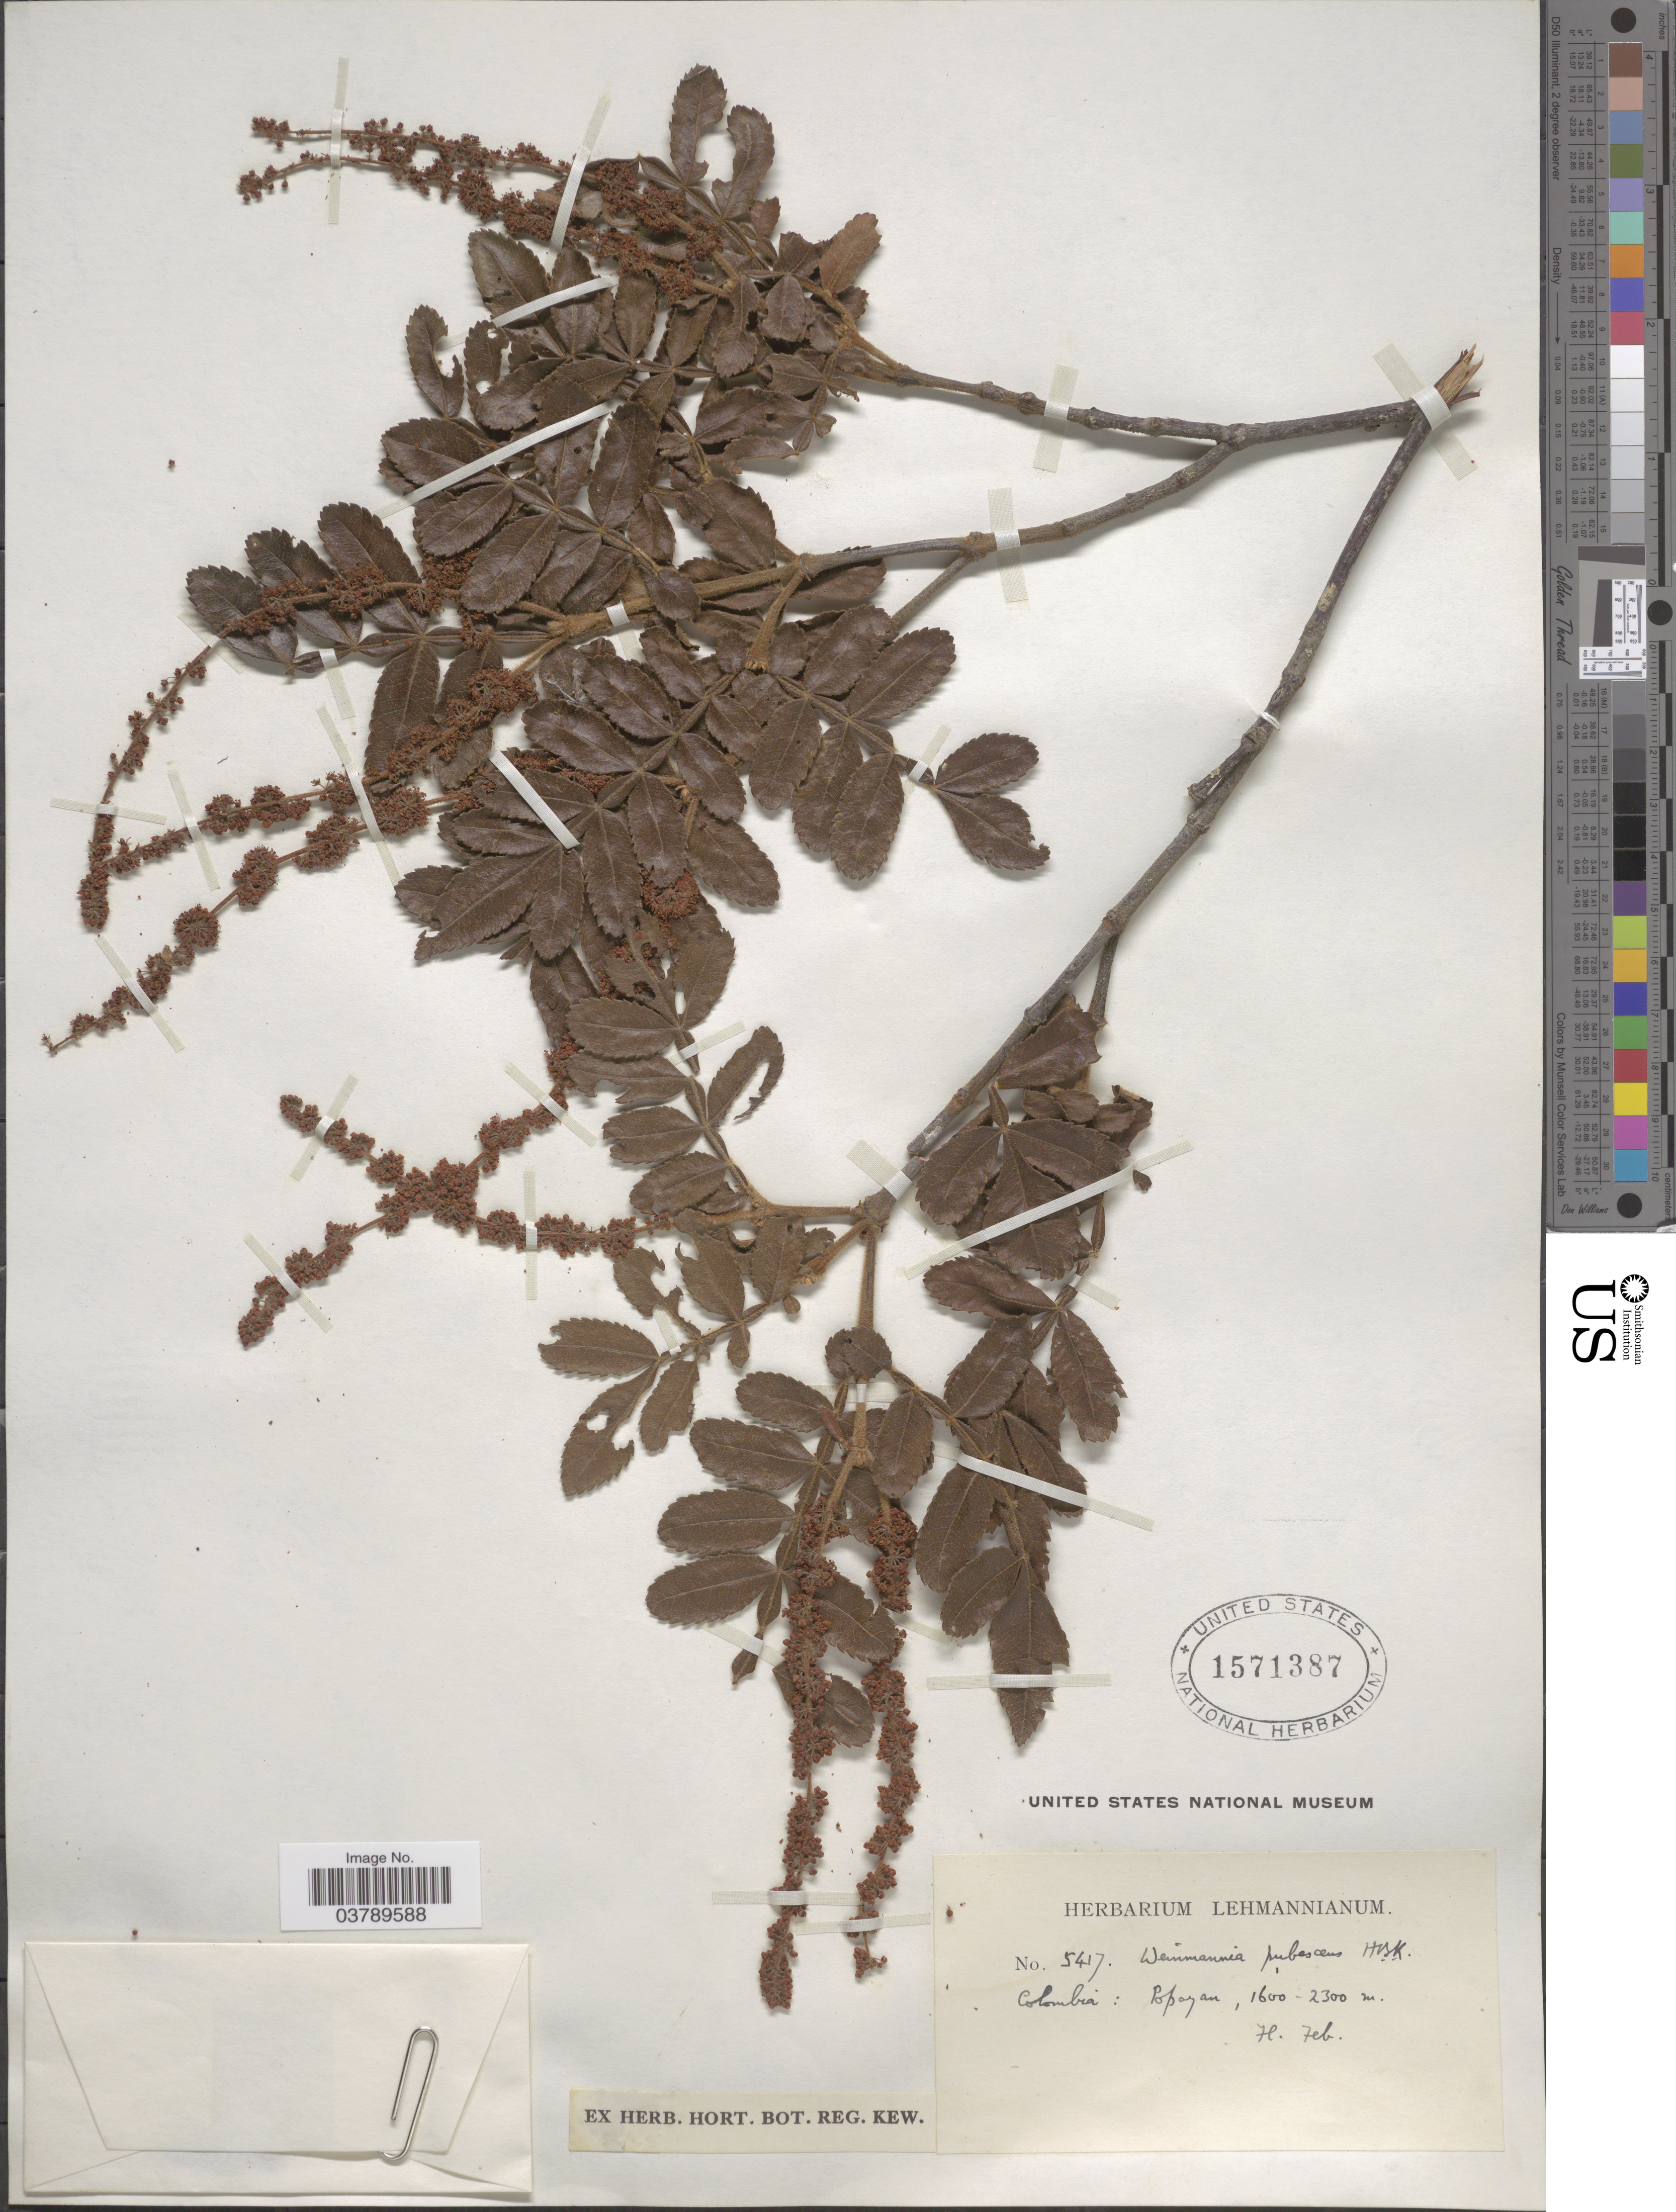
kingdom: Plantae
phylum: Tracheophyta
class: Magnoliopsida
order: Oxalidales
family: Cunoniaceae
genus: Weinmannia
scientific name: Weinmannia pubescens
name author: Kunth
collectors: ex herb. Lehmannianum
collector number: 5417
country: Colombia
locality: Popayan.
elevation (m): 1600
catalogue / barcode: US 1571387